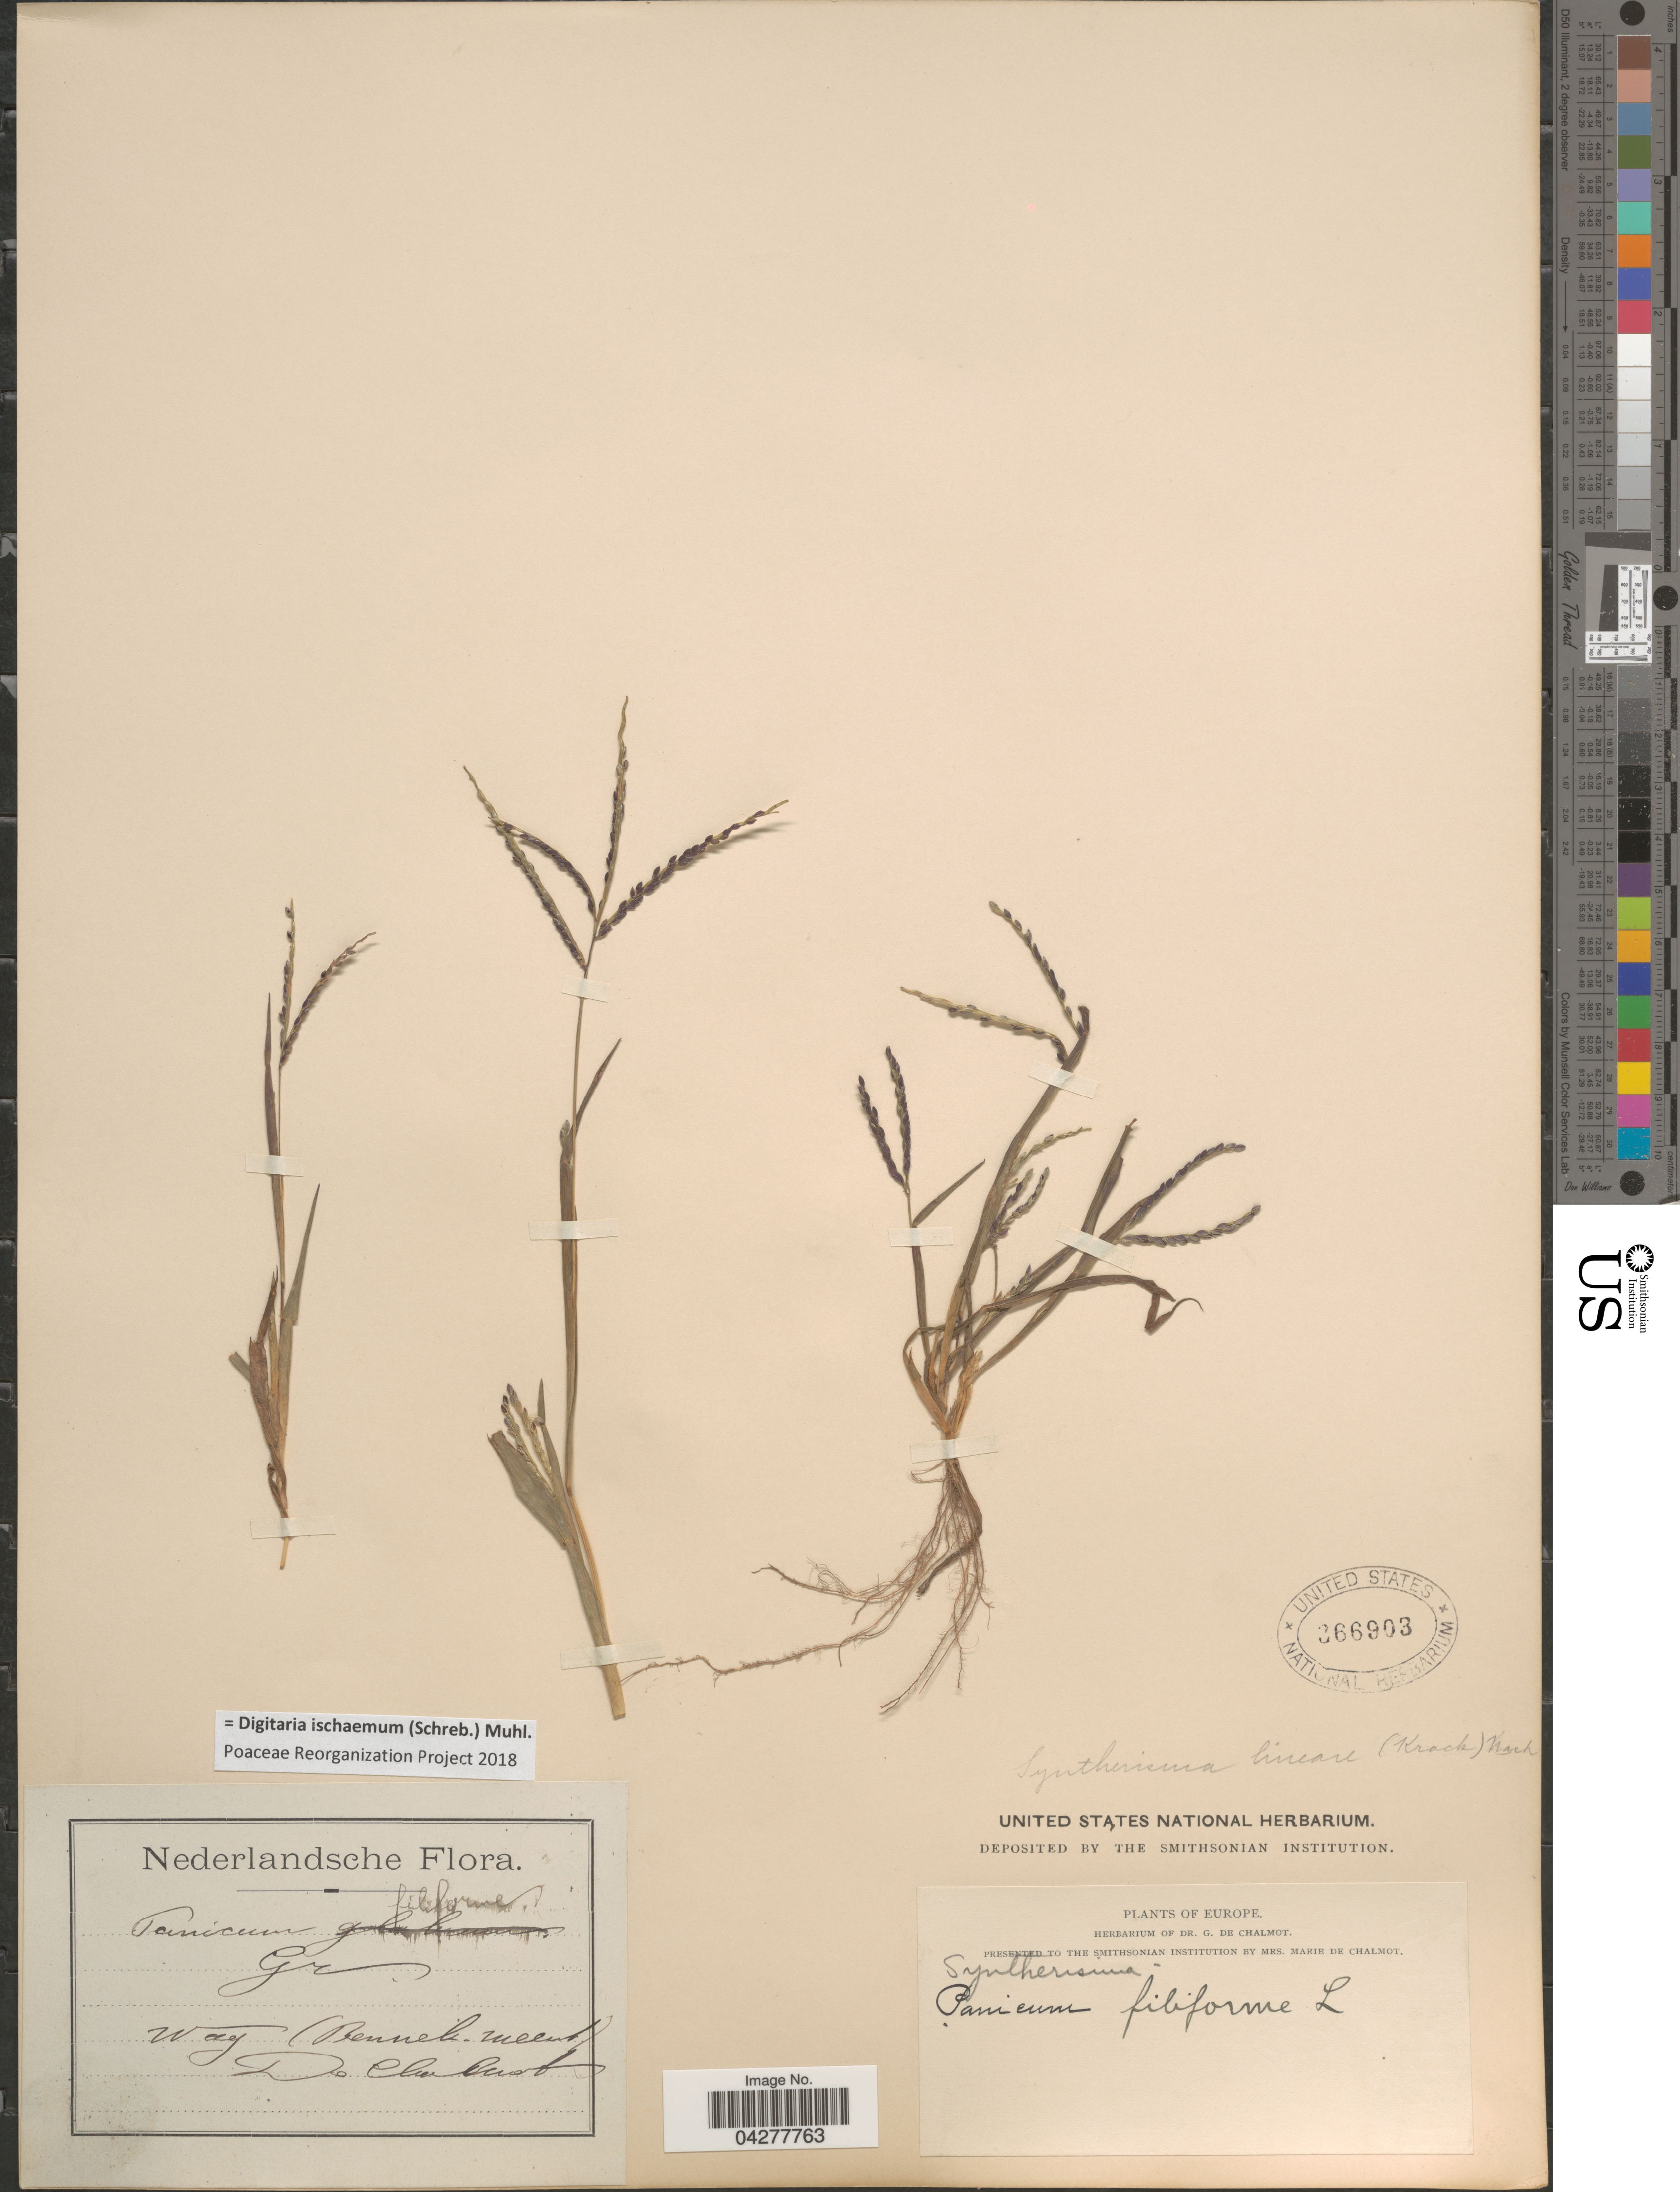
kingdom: Plantae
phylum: Tracheophyta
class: Liliopsida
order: Poales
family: Poaceae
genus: Digitaria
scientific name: Digitaria ischaemum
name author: (Schreber) Schreber ex Muhl.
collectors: G. de Chalmot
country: Netherlands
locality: Nederlandsche. Wag (Bennel-meent).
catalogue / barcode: US 366903